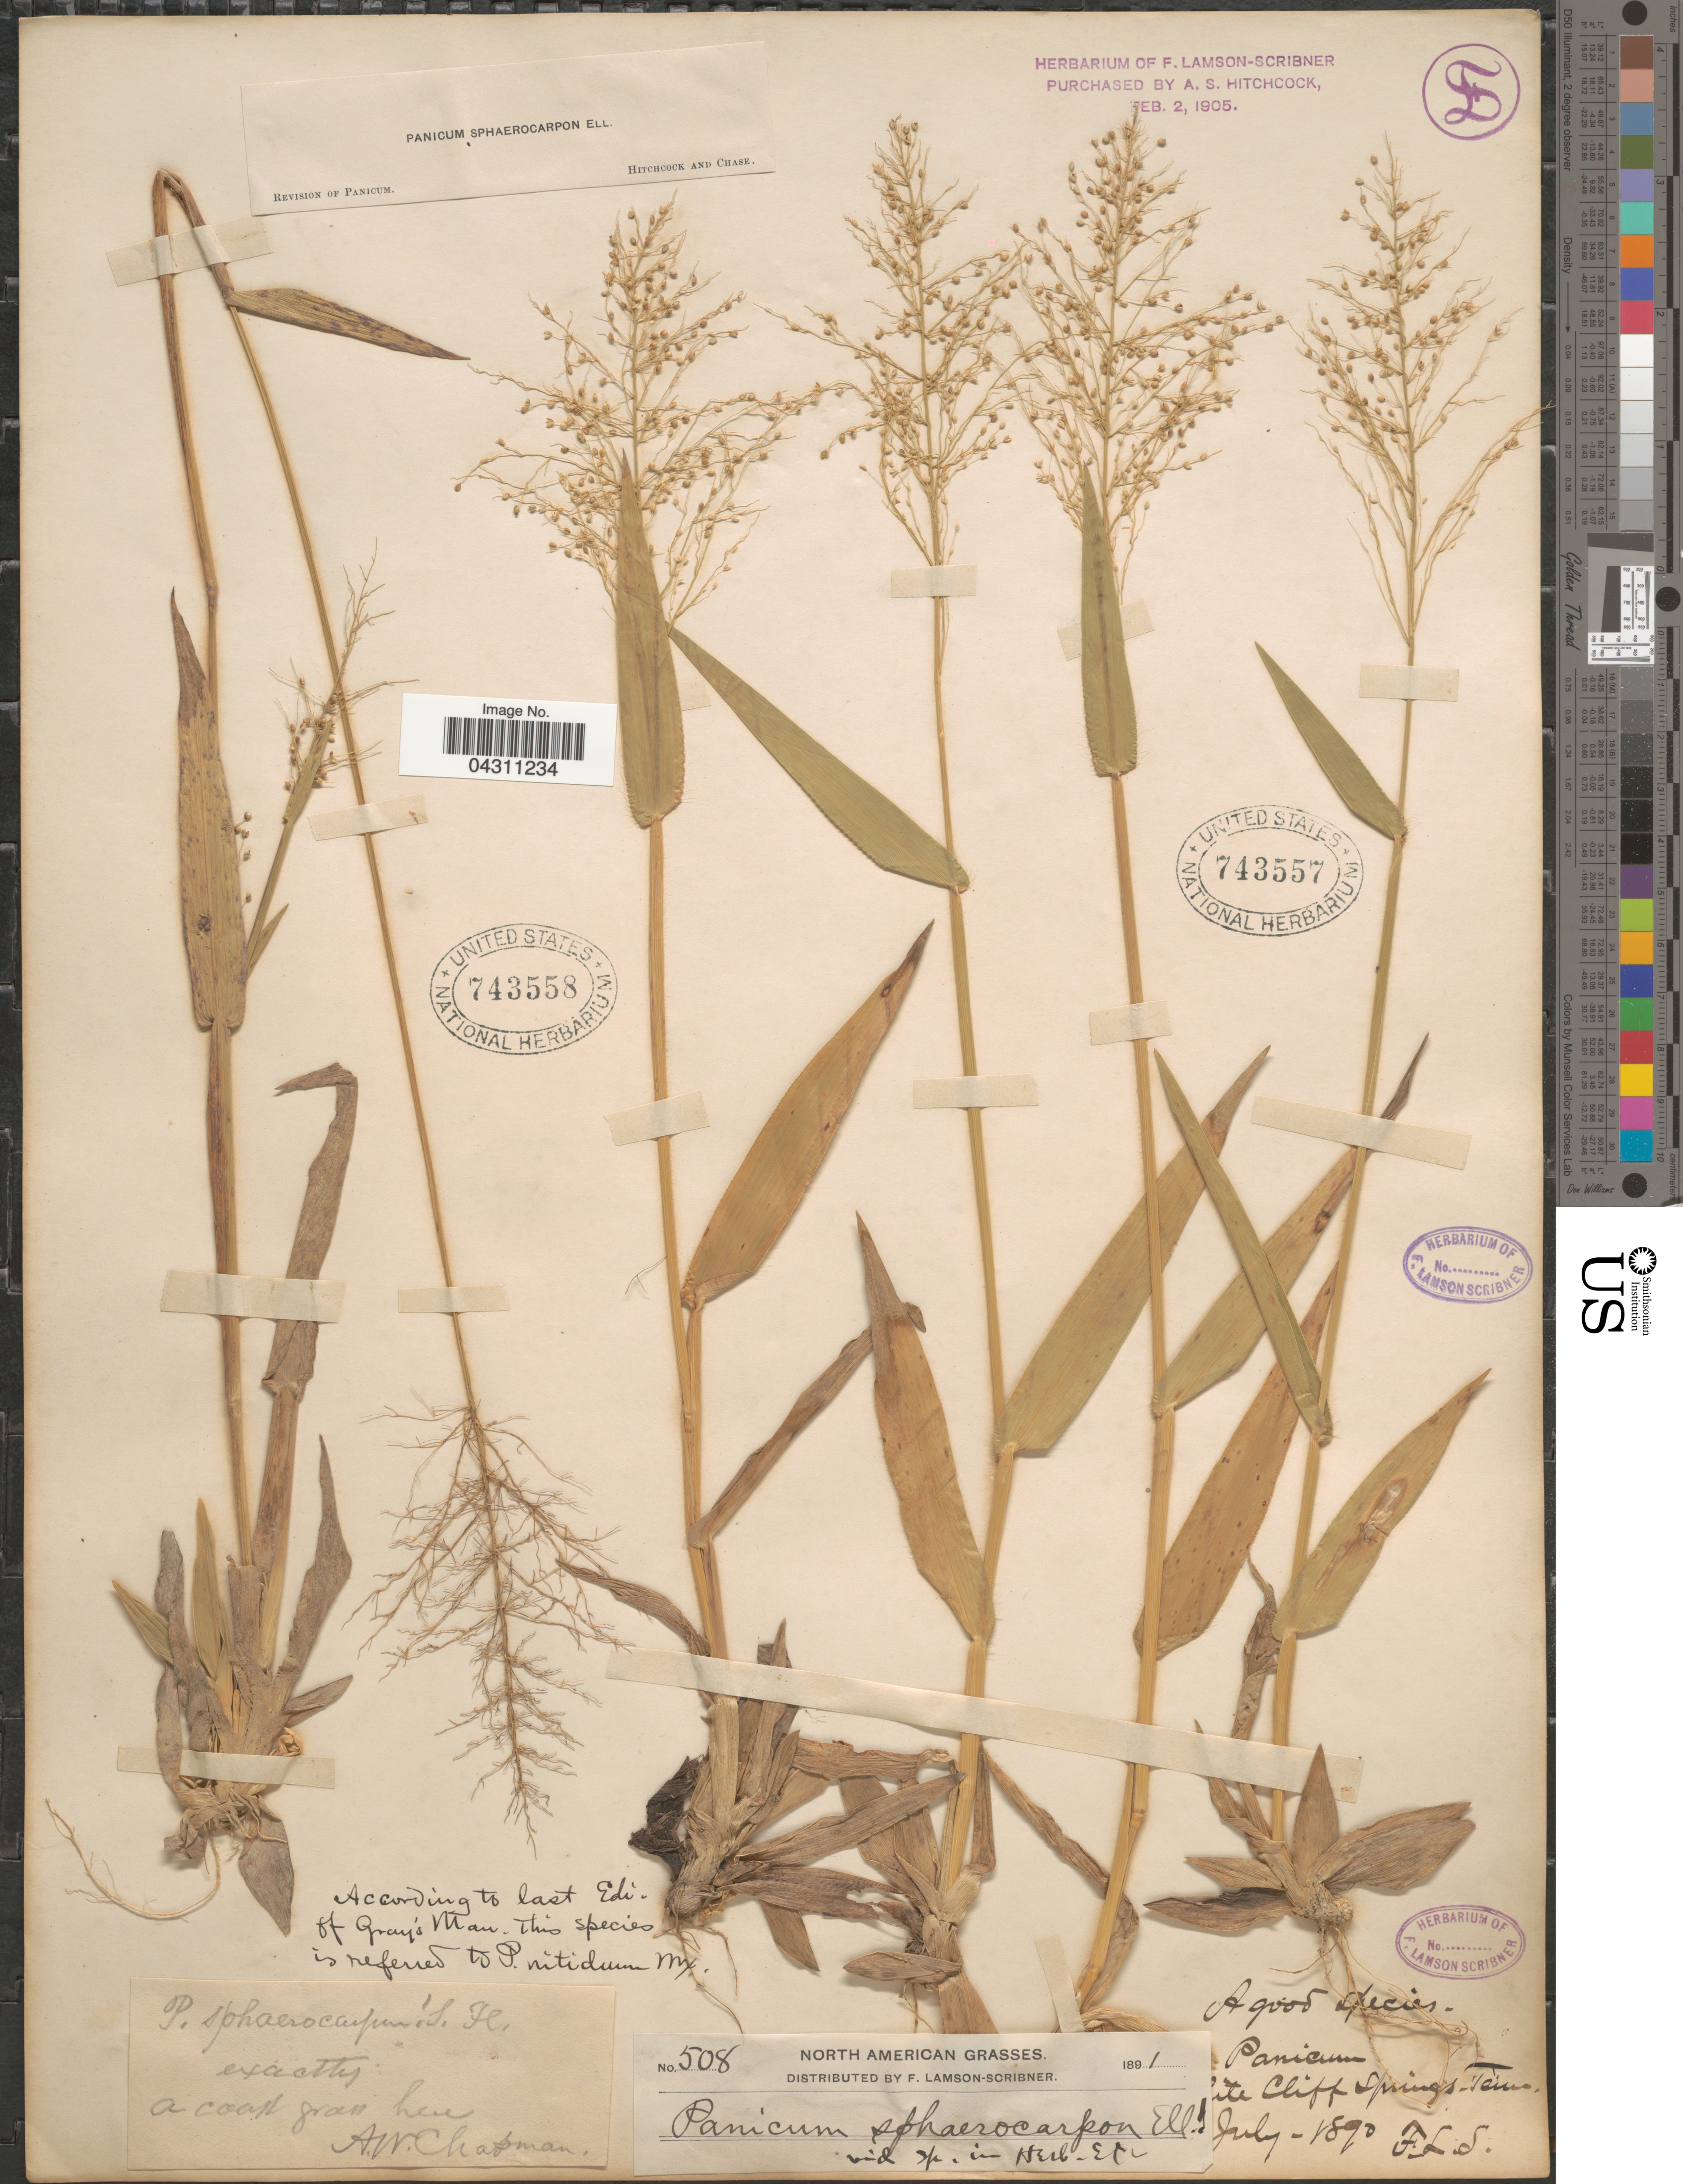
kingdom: Plantae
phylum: Tracheophyta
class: Liliopsida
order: Poales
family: Poaceae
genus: Dichanthelium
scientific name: Dichanthelium sphaerocarpon var. sphaerocarpon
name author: (Elliott) Gould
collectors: F. Lamson-Scribner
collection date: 1890-07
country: United States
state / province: Tennessee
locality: [illegible text]ite Cliff Springs.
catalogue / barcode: US 743557